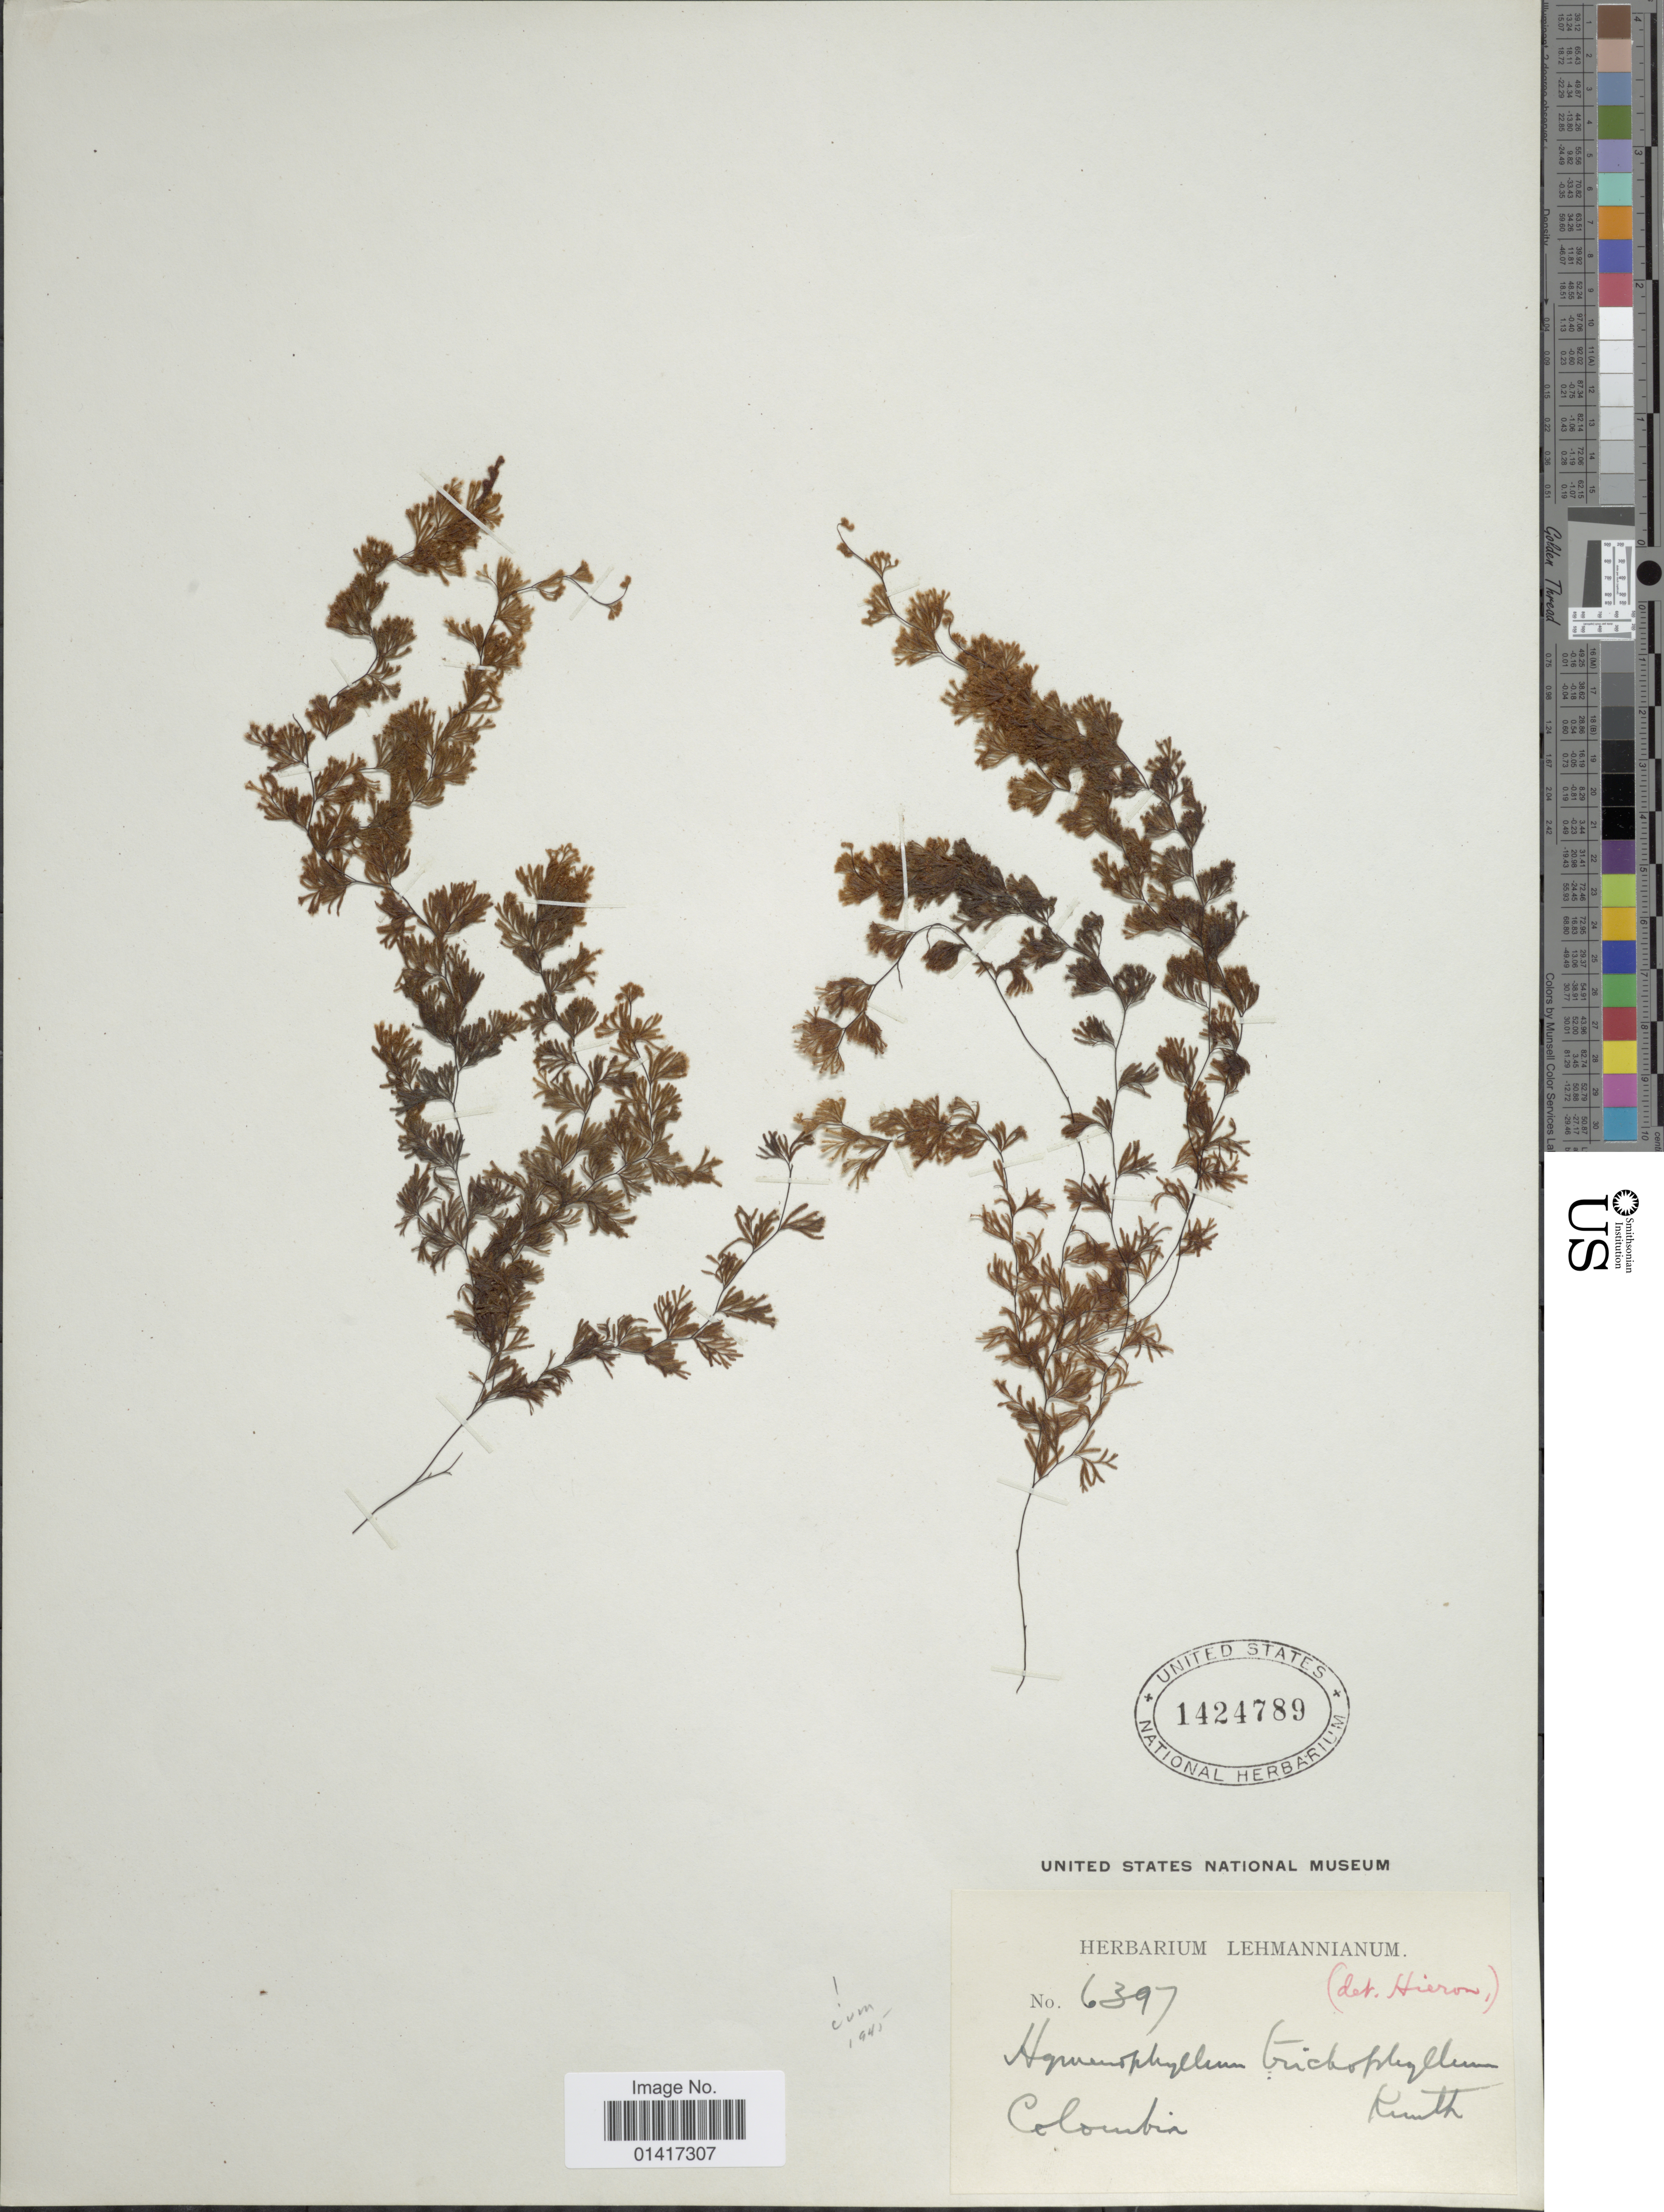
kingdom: Plantae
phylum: Tracheophyta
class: Polypodiopsida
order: Hymenophyllales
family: Hymenophyllaceae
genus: Hymenophyllum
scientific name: Hymenophyllum trichophyllum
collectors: ex herb. Lehmannianum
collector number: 6397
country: Colombia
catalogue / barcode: US 1424789